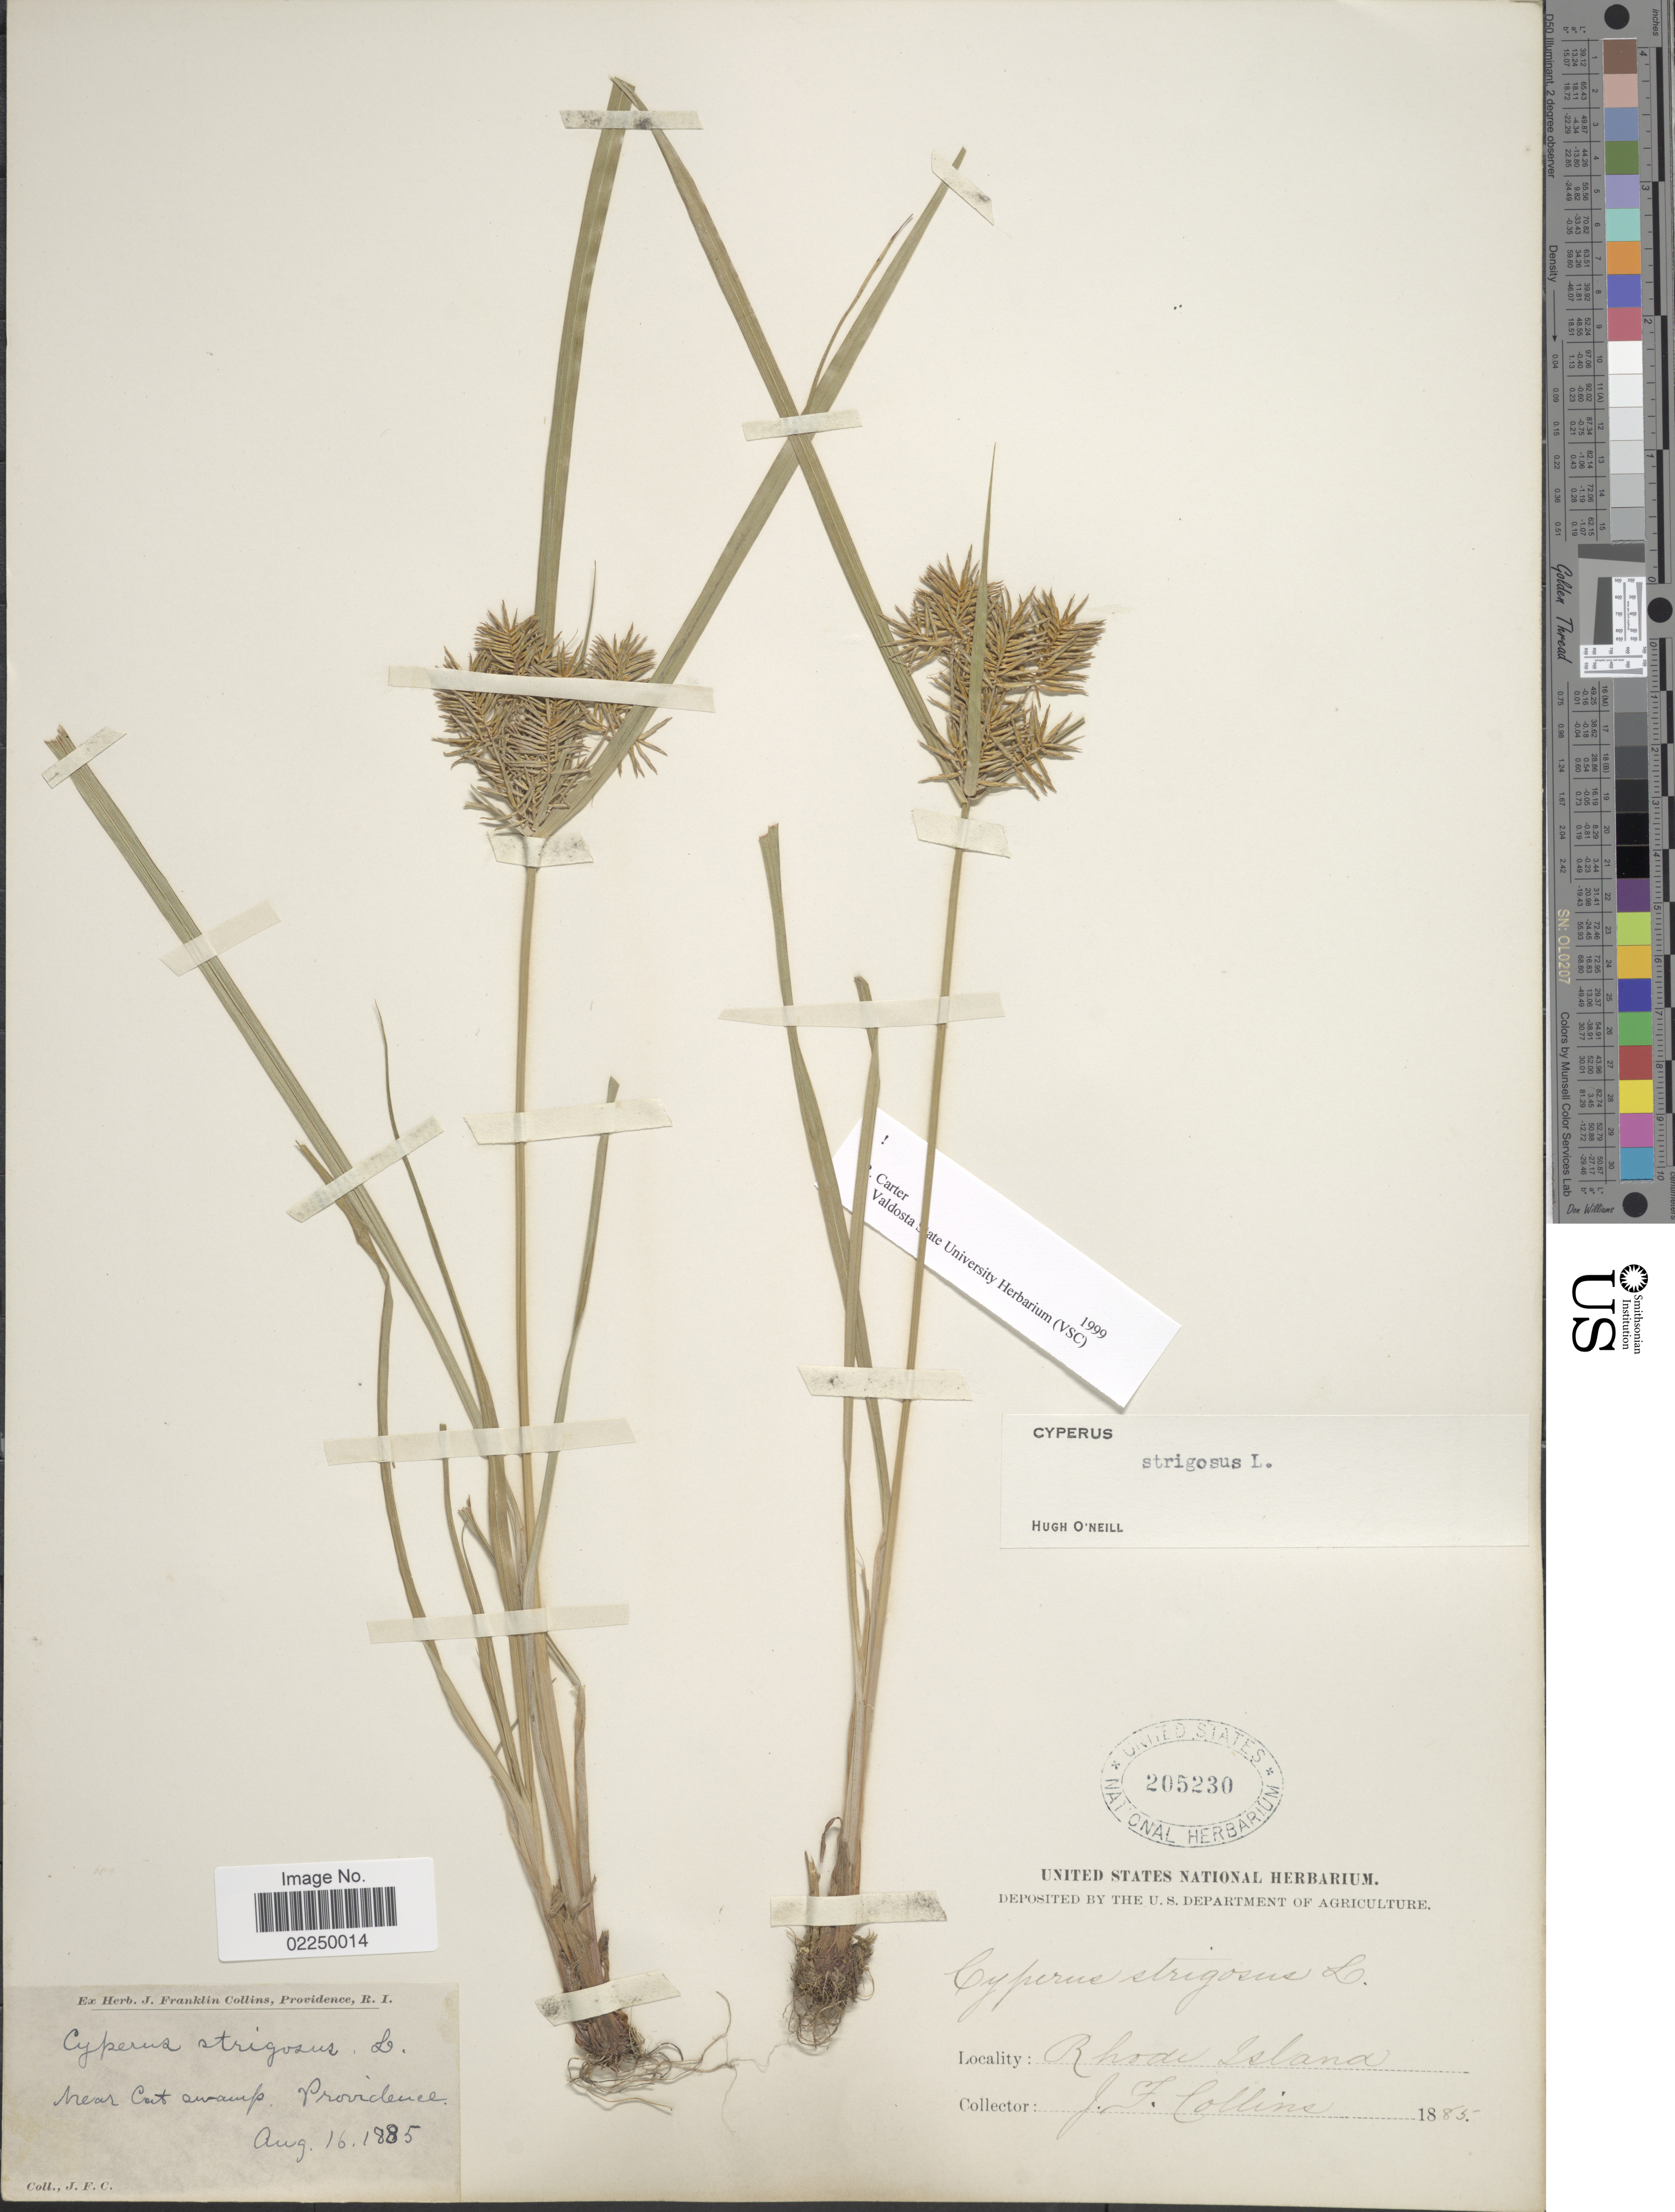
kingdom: Plantae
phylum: Tracheophyta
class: Liliopsida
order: Poales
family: Cyperaceae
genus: Cyperus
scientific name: Cyperus strigosus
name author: L.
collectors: J. Collins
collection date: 1885-08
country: United States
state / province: Rhode Island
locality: Near Cut swamp, Providence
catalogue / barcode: US 205230